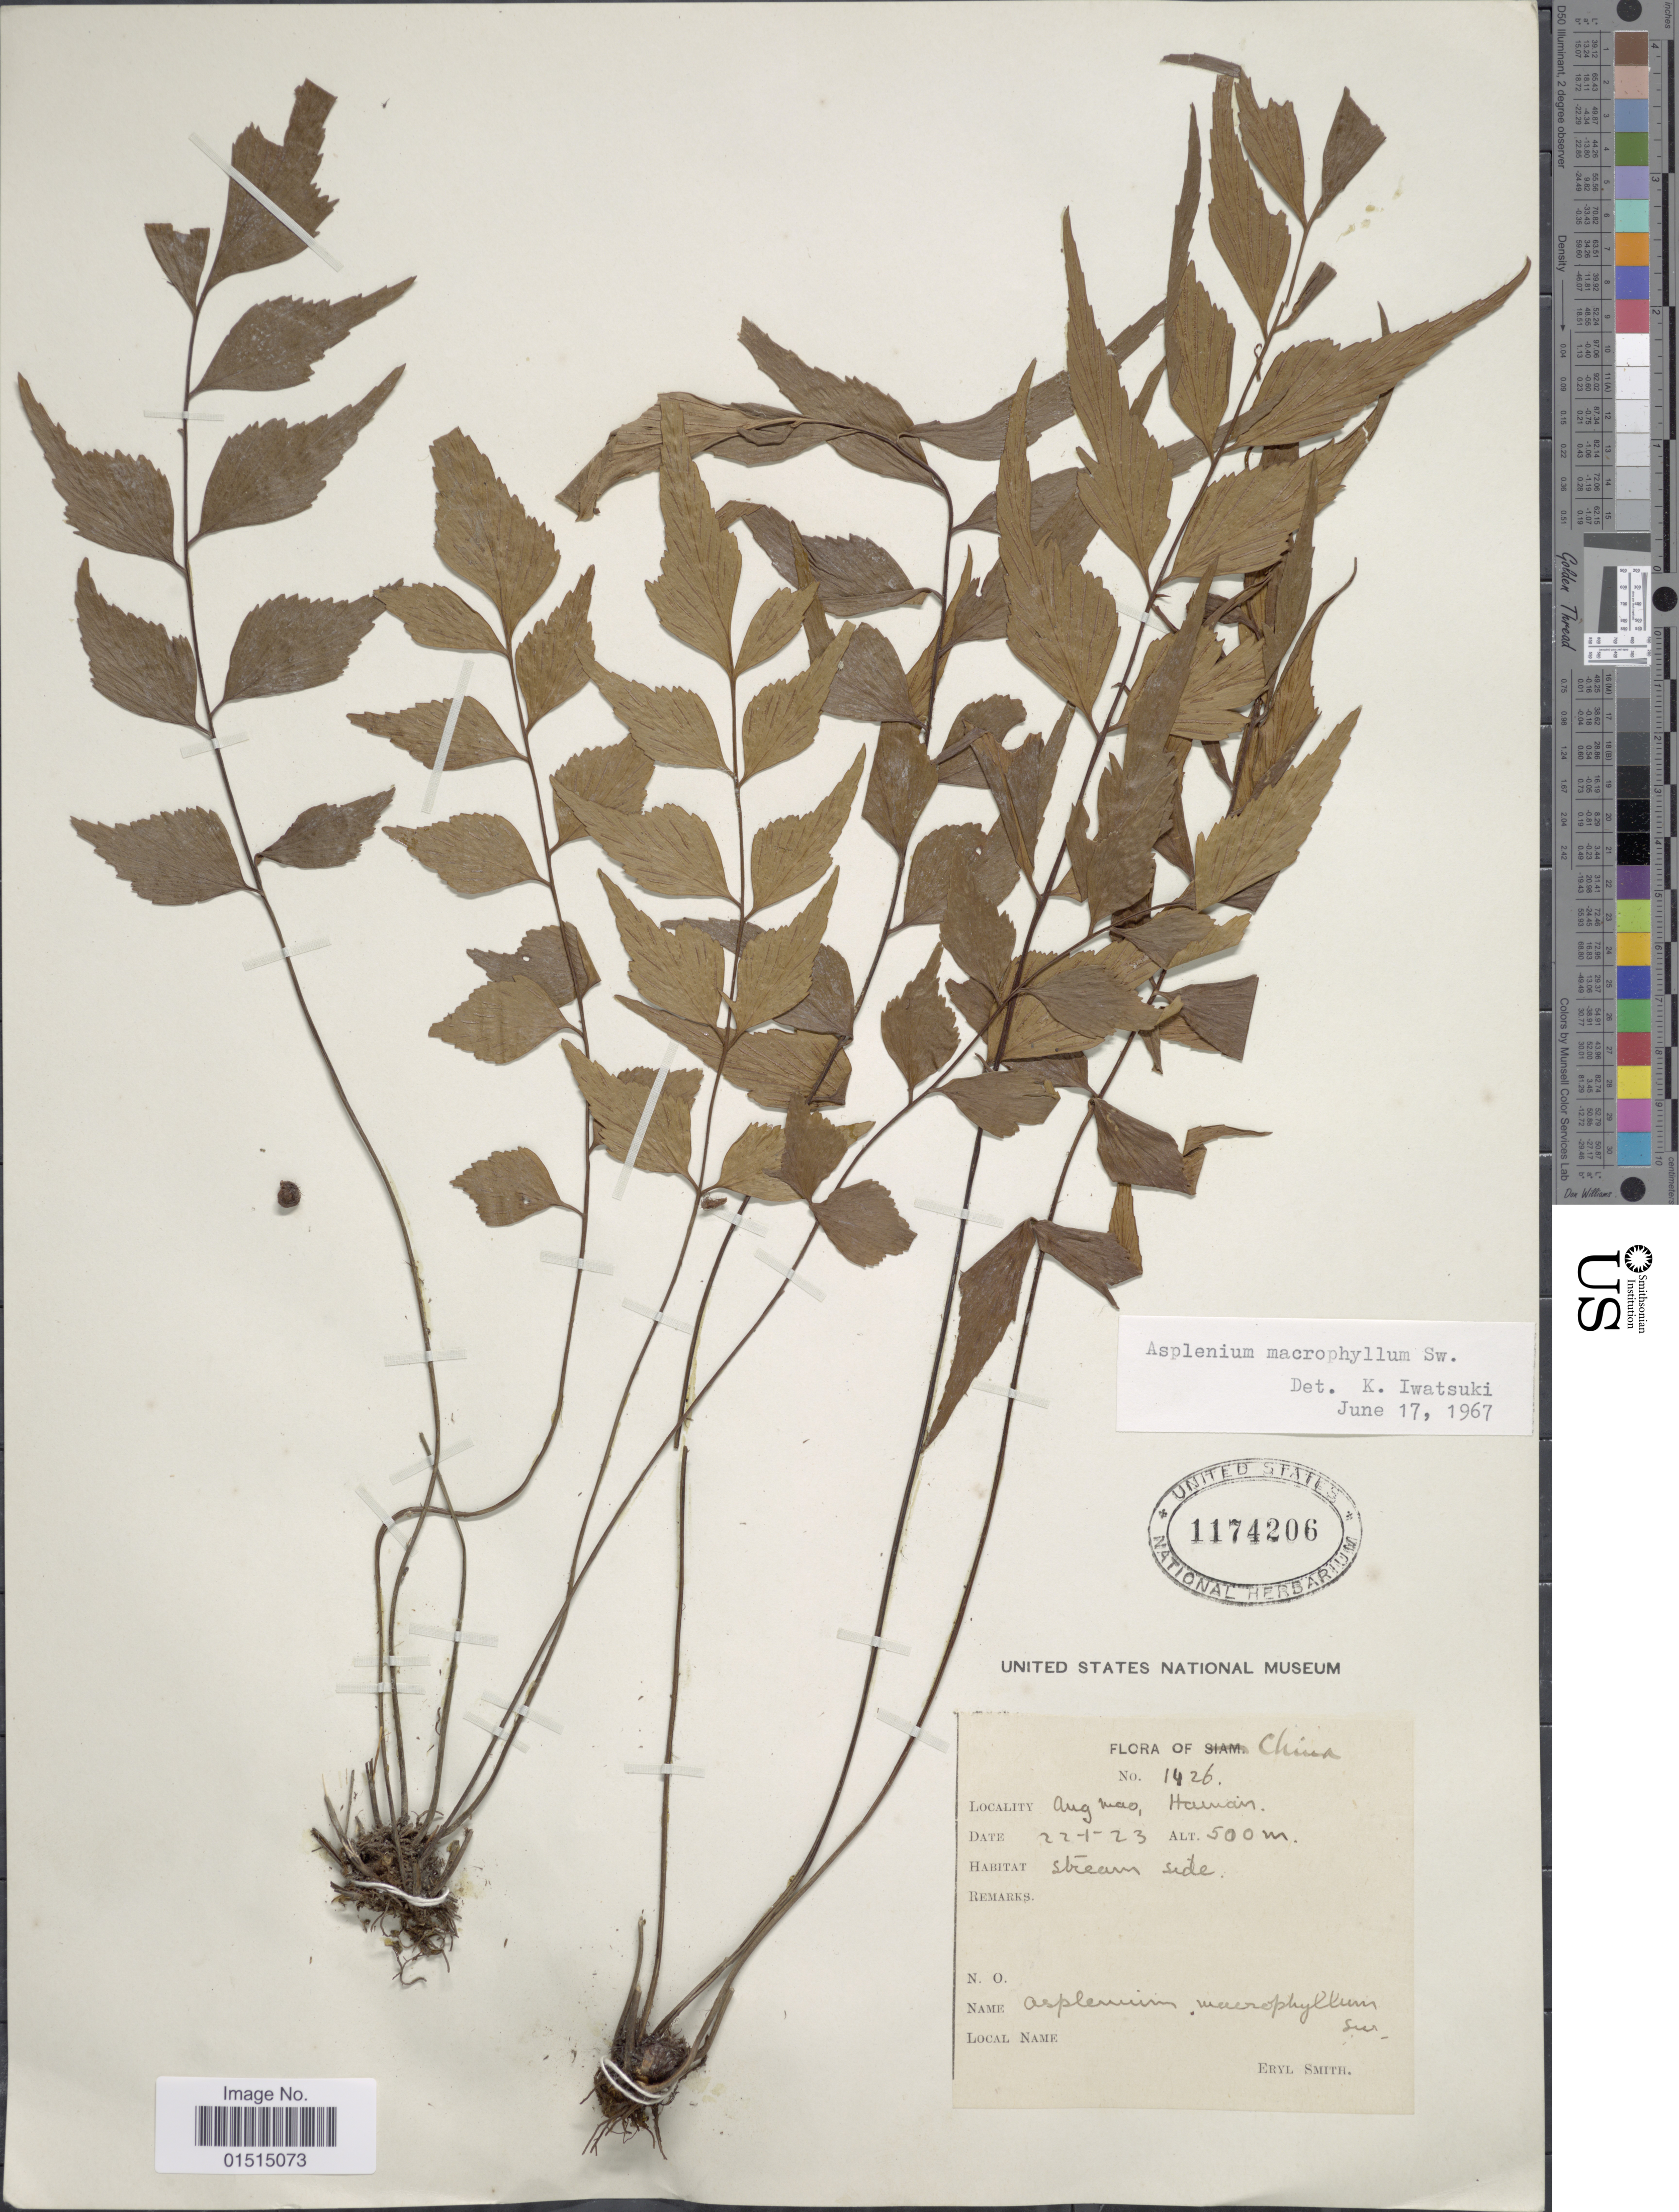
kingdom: Plantae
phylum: Tracheophyta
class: Polypodiopsida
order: Polypodiales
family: Aspleniaceae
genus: Asplenium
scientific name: Asplenium macrophyllum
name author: Sw.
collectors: C. E. Smith Jr.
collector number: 1426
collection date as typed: Transcribed d/m/y: 22/1/23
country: China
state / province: Hainan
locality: Ang Mao.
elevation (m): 500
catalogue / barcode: US 1174206